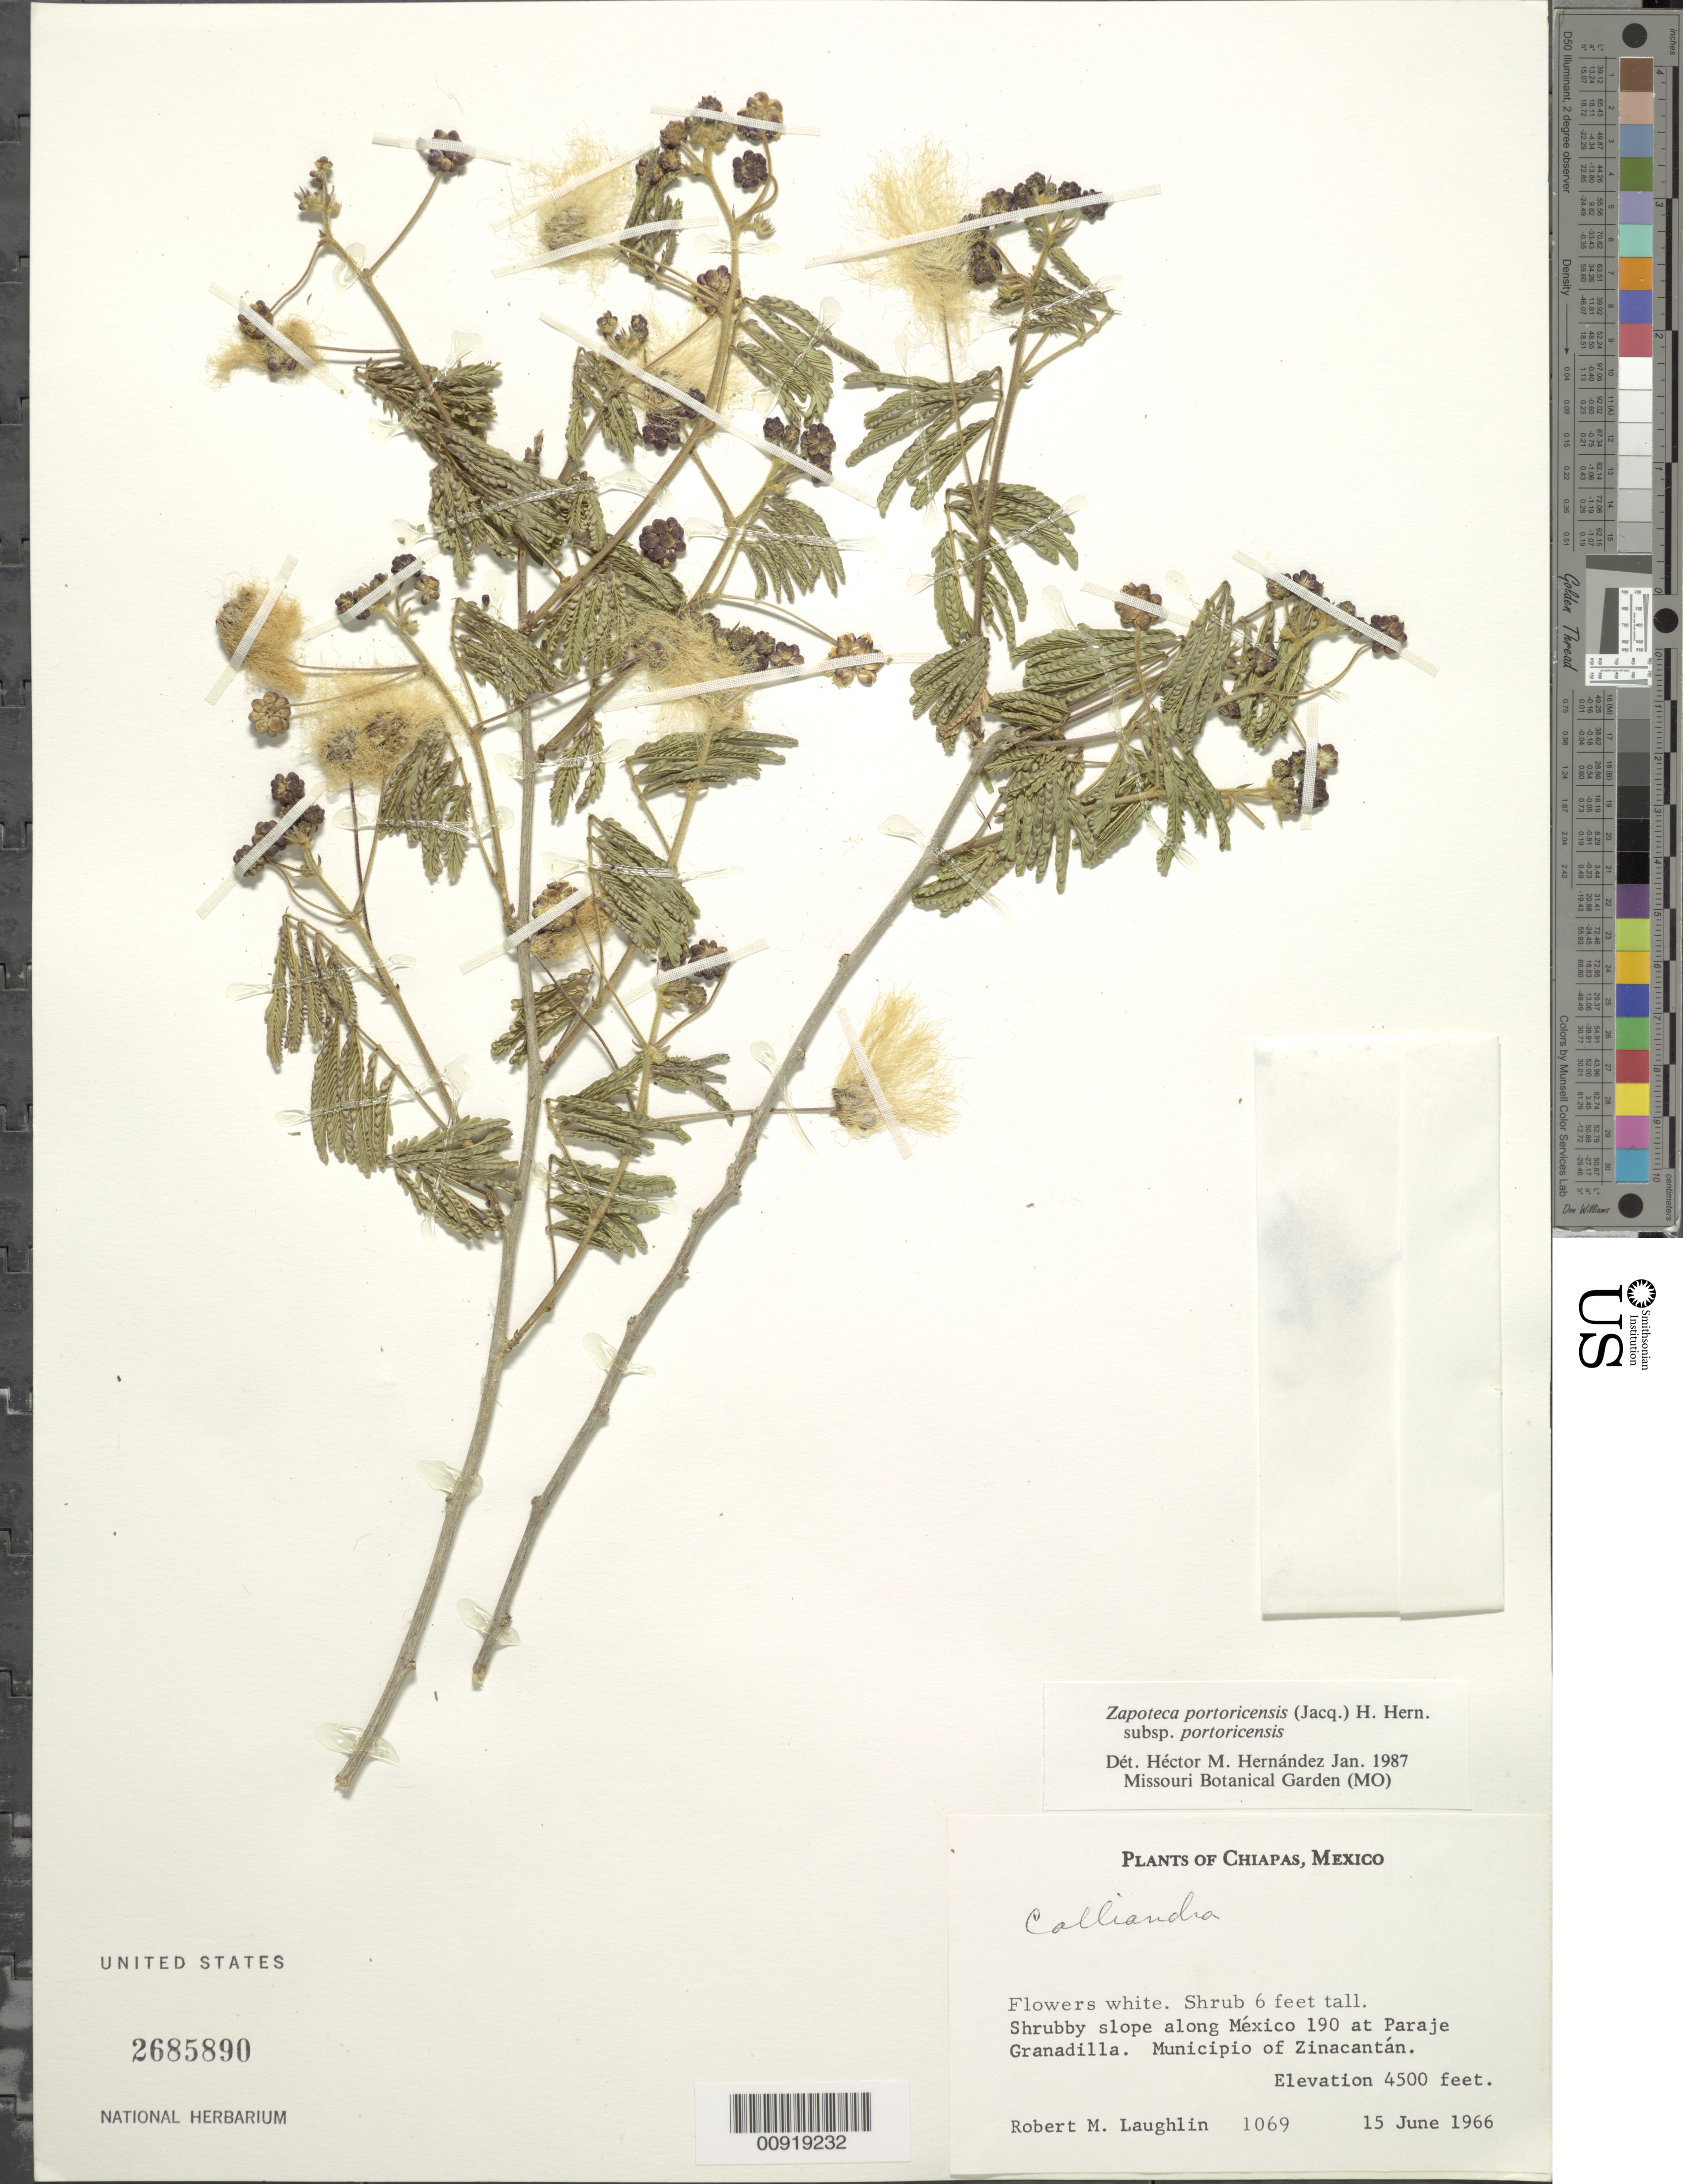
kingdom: Plantae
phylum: Tracheophyta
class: Magnoliopsida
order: Fabales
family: Fabaceae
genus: Zapoteca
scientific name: Zapoteca portoricensis subsp. portoricensis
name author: (Jacq.) H.M. Hern.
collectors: R. M. Laughlin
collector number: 1069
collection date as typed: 15 Jun 1966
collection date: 1966-06-15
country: Mexico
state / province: Chiapas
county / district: Zinacantán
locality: Along México 190 at Paraje Granadilla. Municipio of Zinacantán, Chiapas.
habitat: Shrubby slope.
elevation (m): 1372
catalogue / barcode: US 2685890